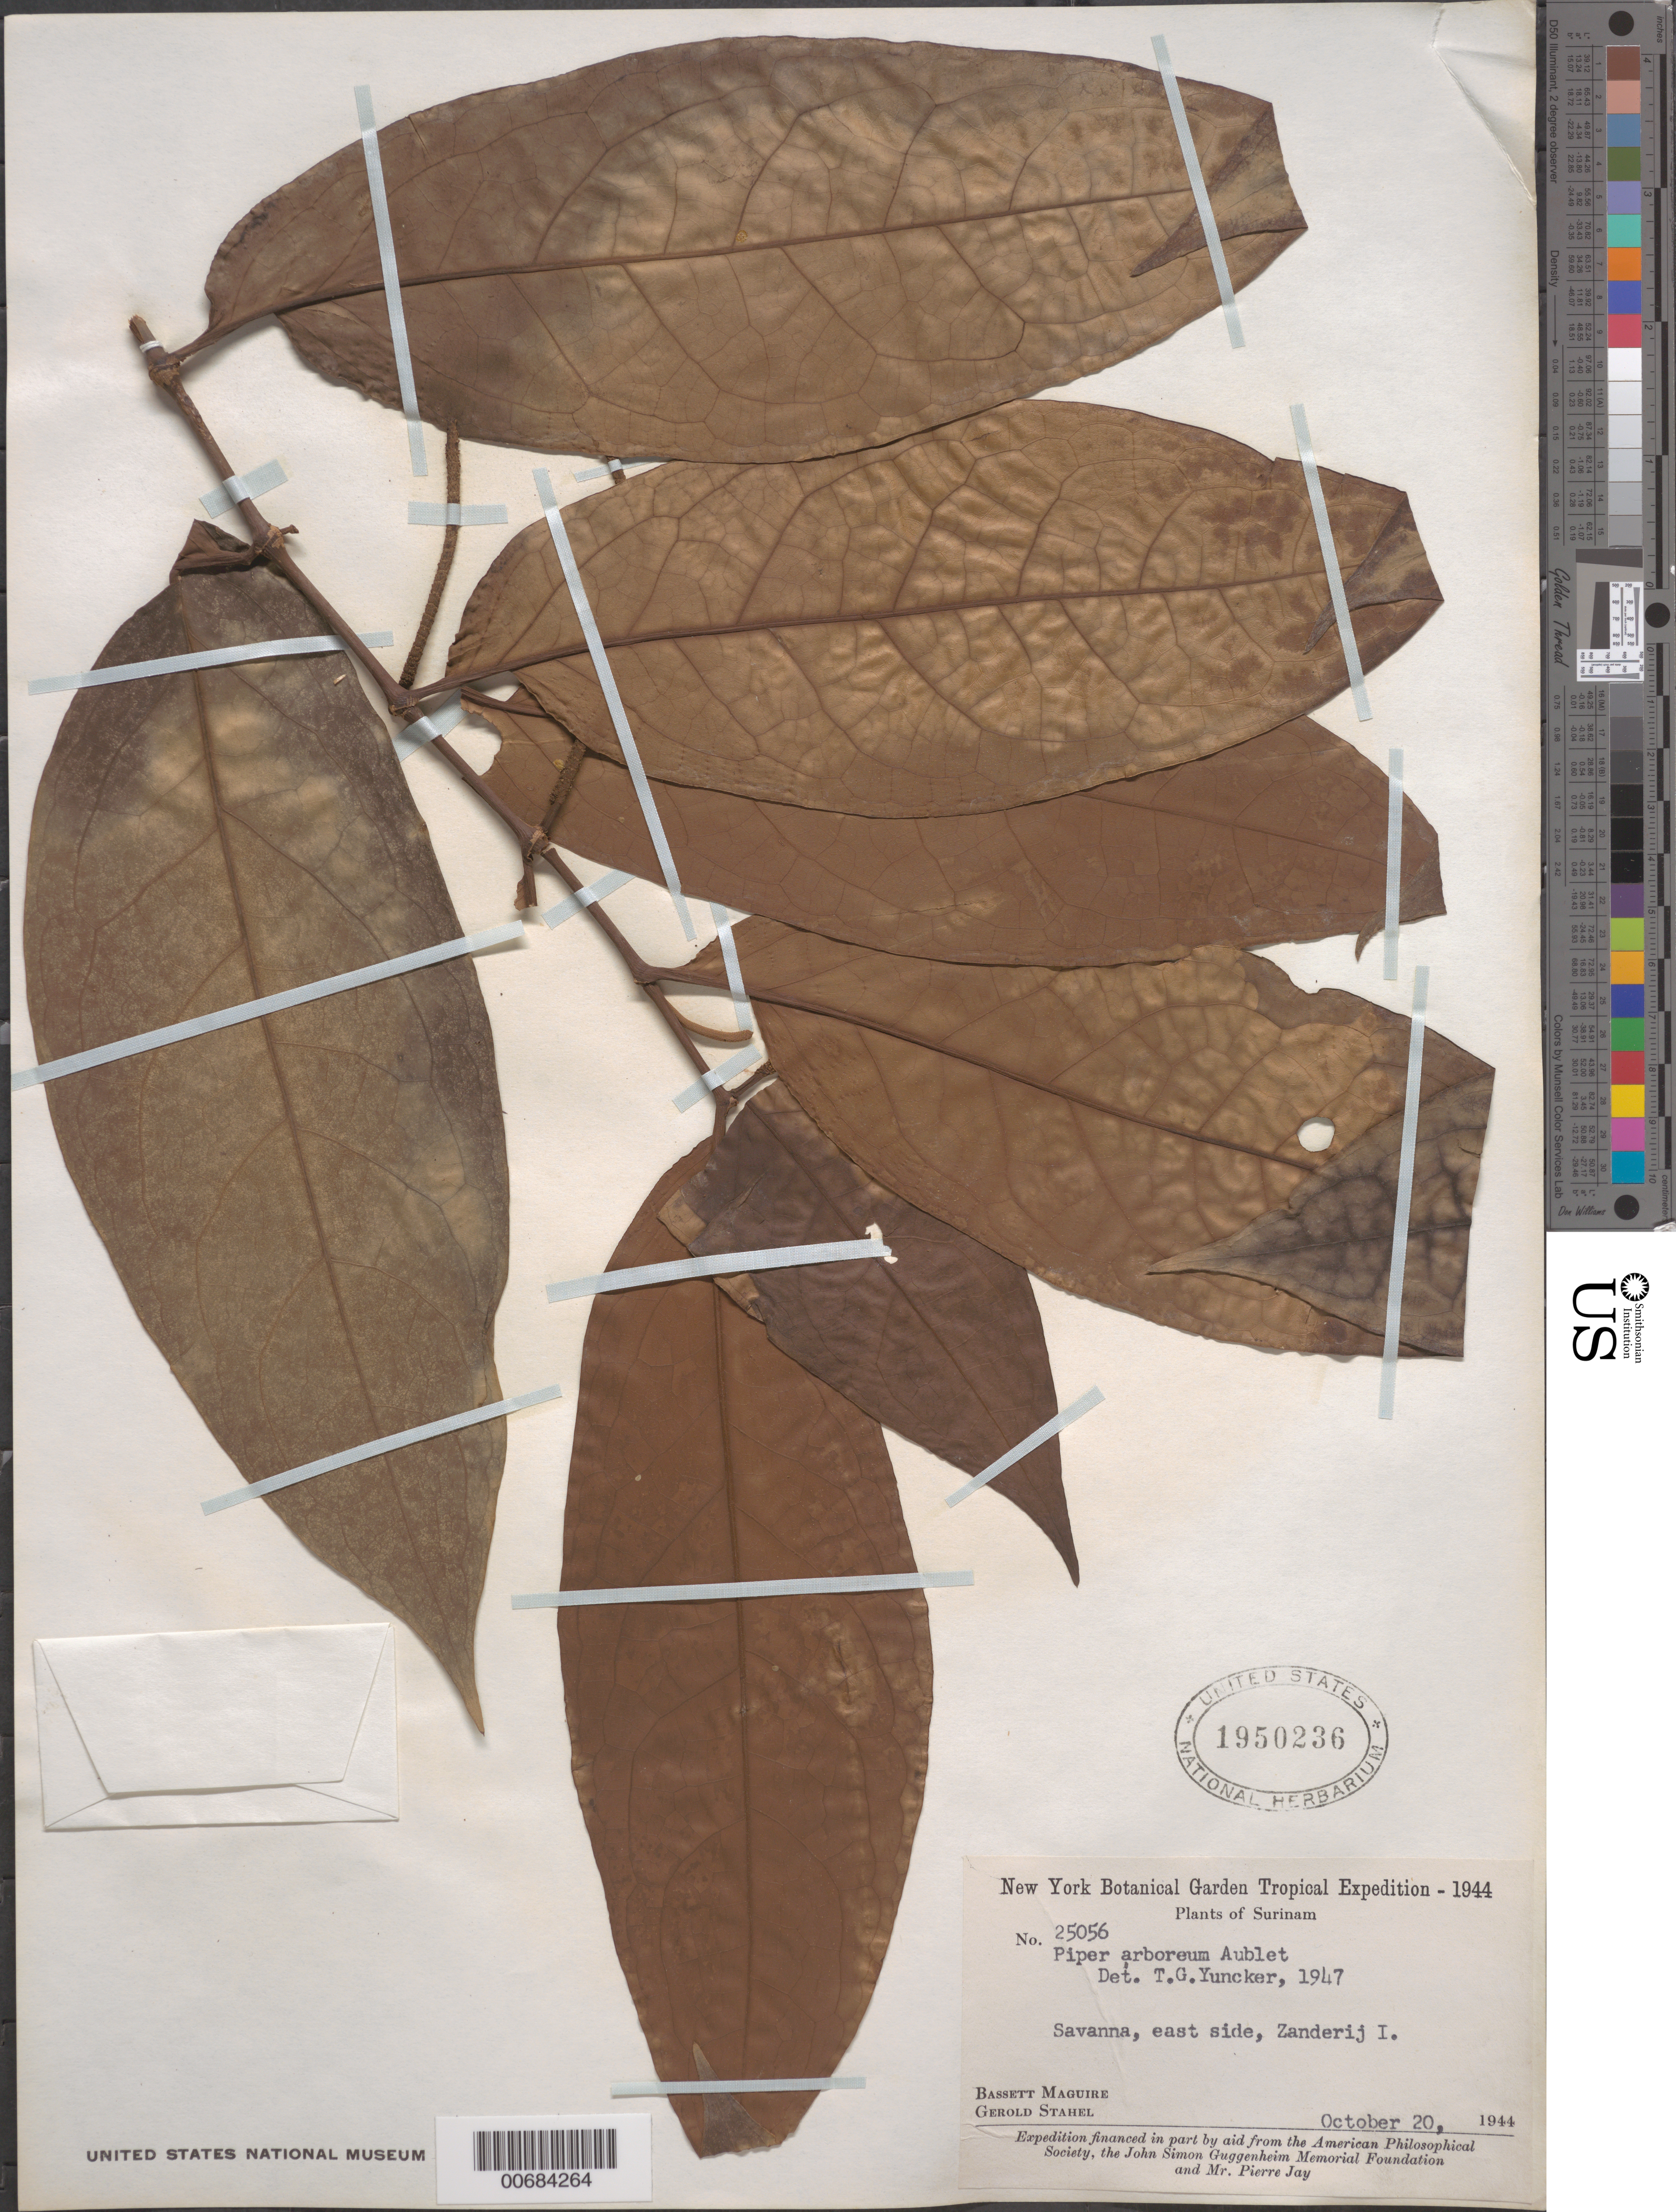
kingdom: Plantae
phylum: Tracheophyta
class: Magnoliopsida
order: Piperales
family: Piperaceae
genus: Piper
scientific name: Piper arboreum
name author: Aubl.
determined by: Yuncker, T. G.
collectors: B. Maguire & G. Stahel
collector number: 25056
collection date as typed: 20-Oct-44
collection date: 1944-10-20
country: Suriname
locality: Zanderij I, East side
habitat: Savanna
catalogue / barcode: US 1950236